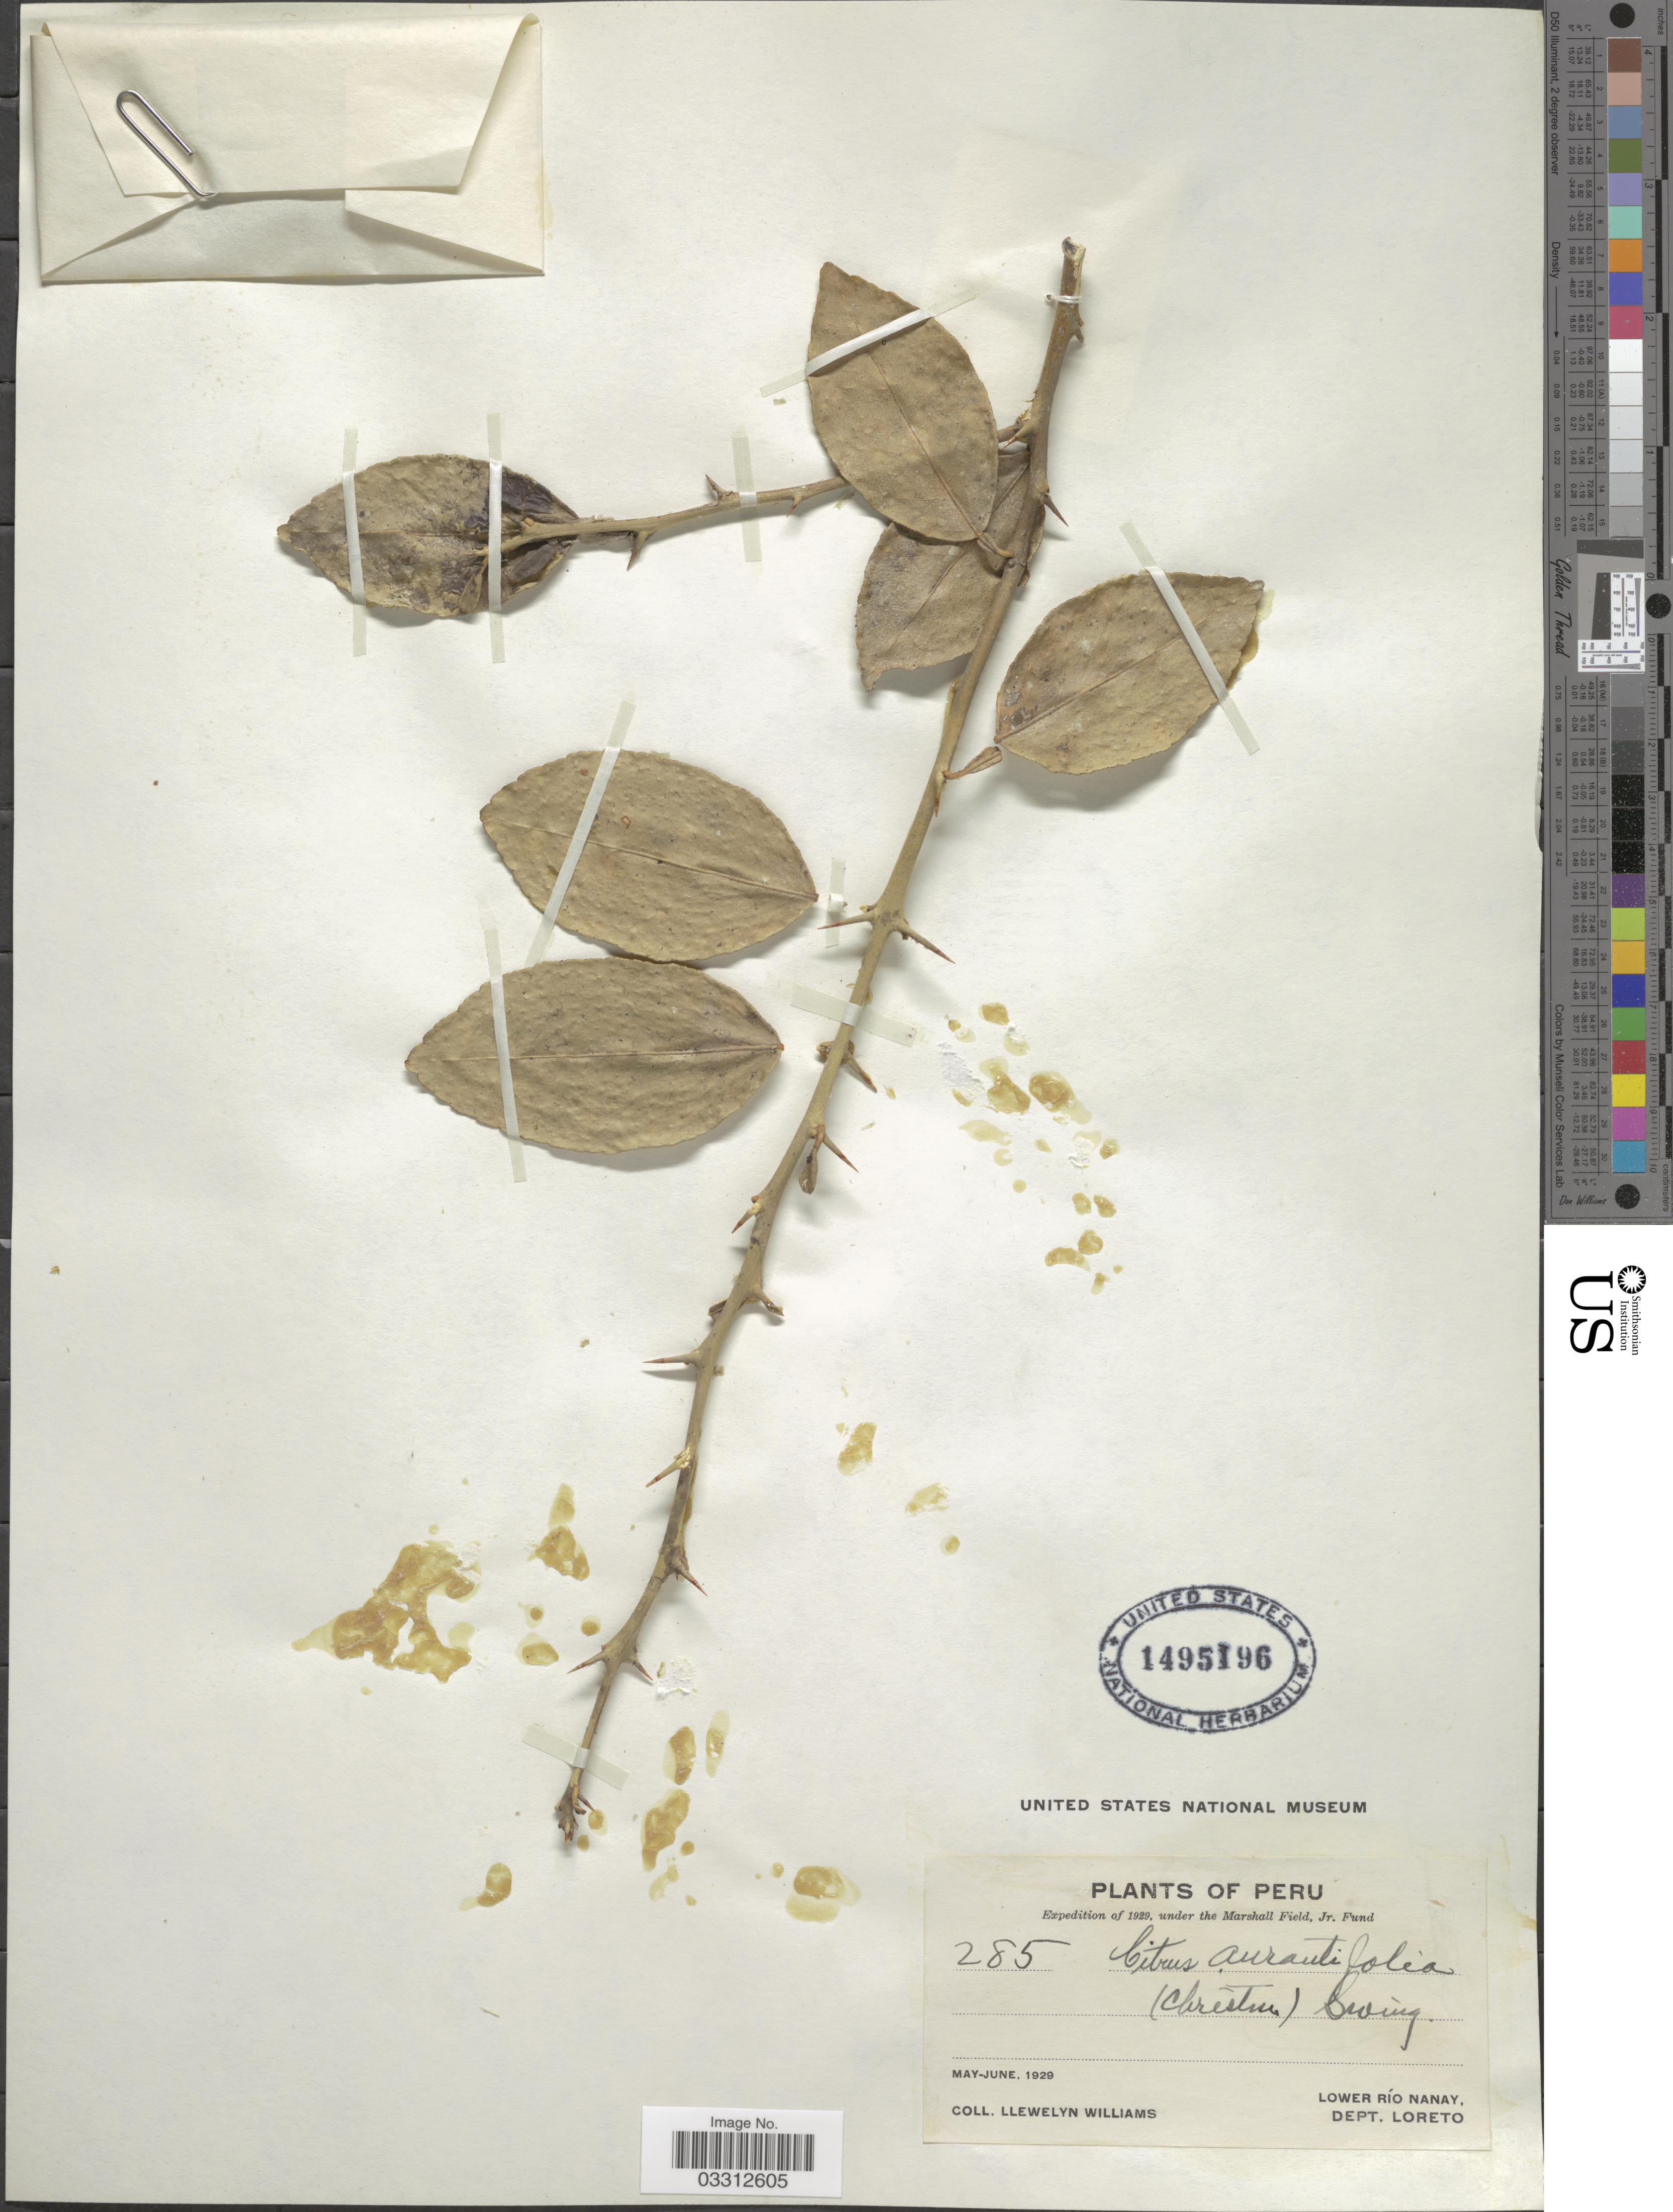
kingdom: Plantae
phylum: Tracheophyta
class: Magnoliopsida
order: Sapindales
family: Rutaceae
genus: Citrus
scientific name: Citrus x aurantifolia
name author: (Christm.) Swingle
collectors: Ll. Williams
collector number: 285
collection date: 1929-05/1929-06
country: Peru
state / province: Loreto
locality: Lower Río Nanay, Dept. Loreto.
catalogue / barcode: US 1495196